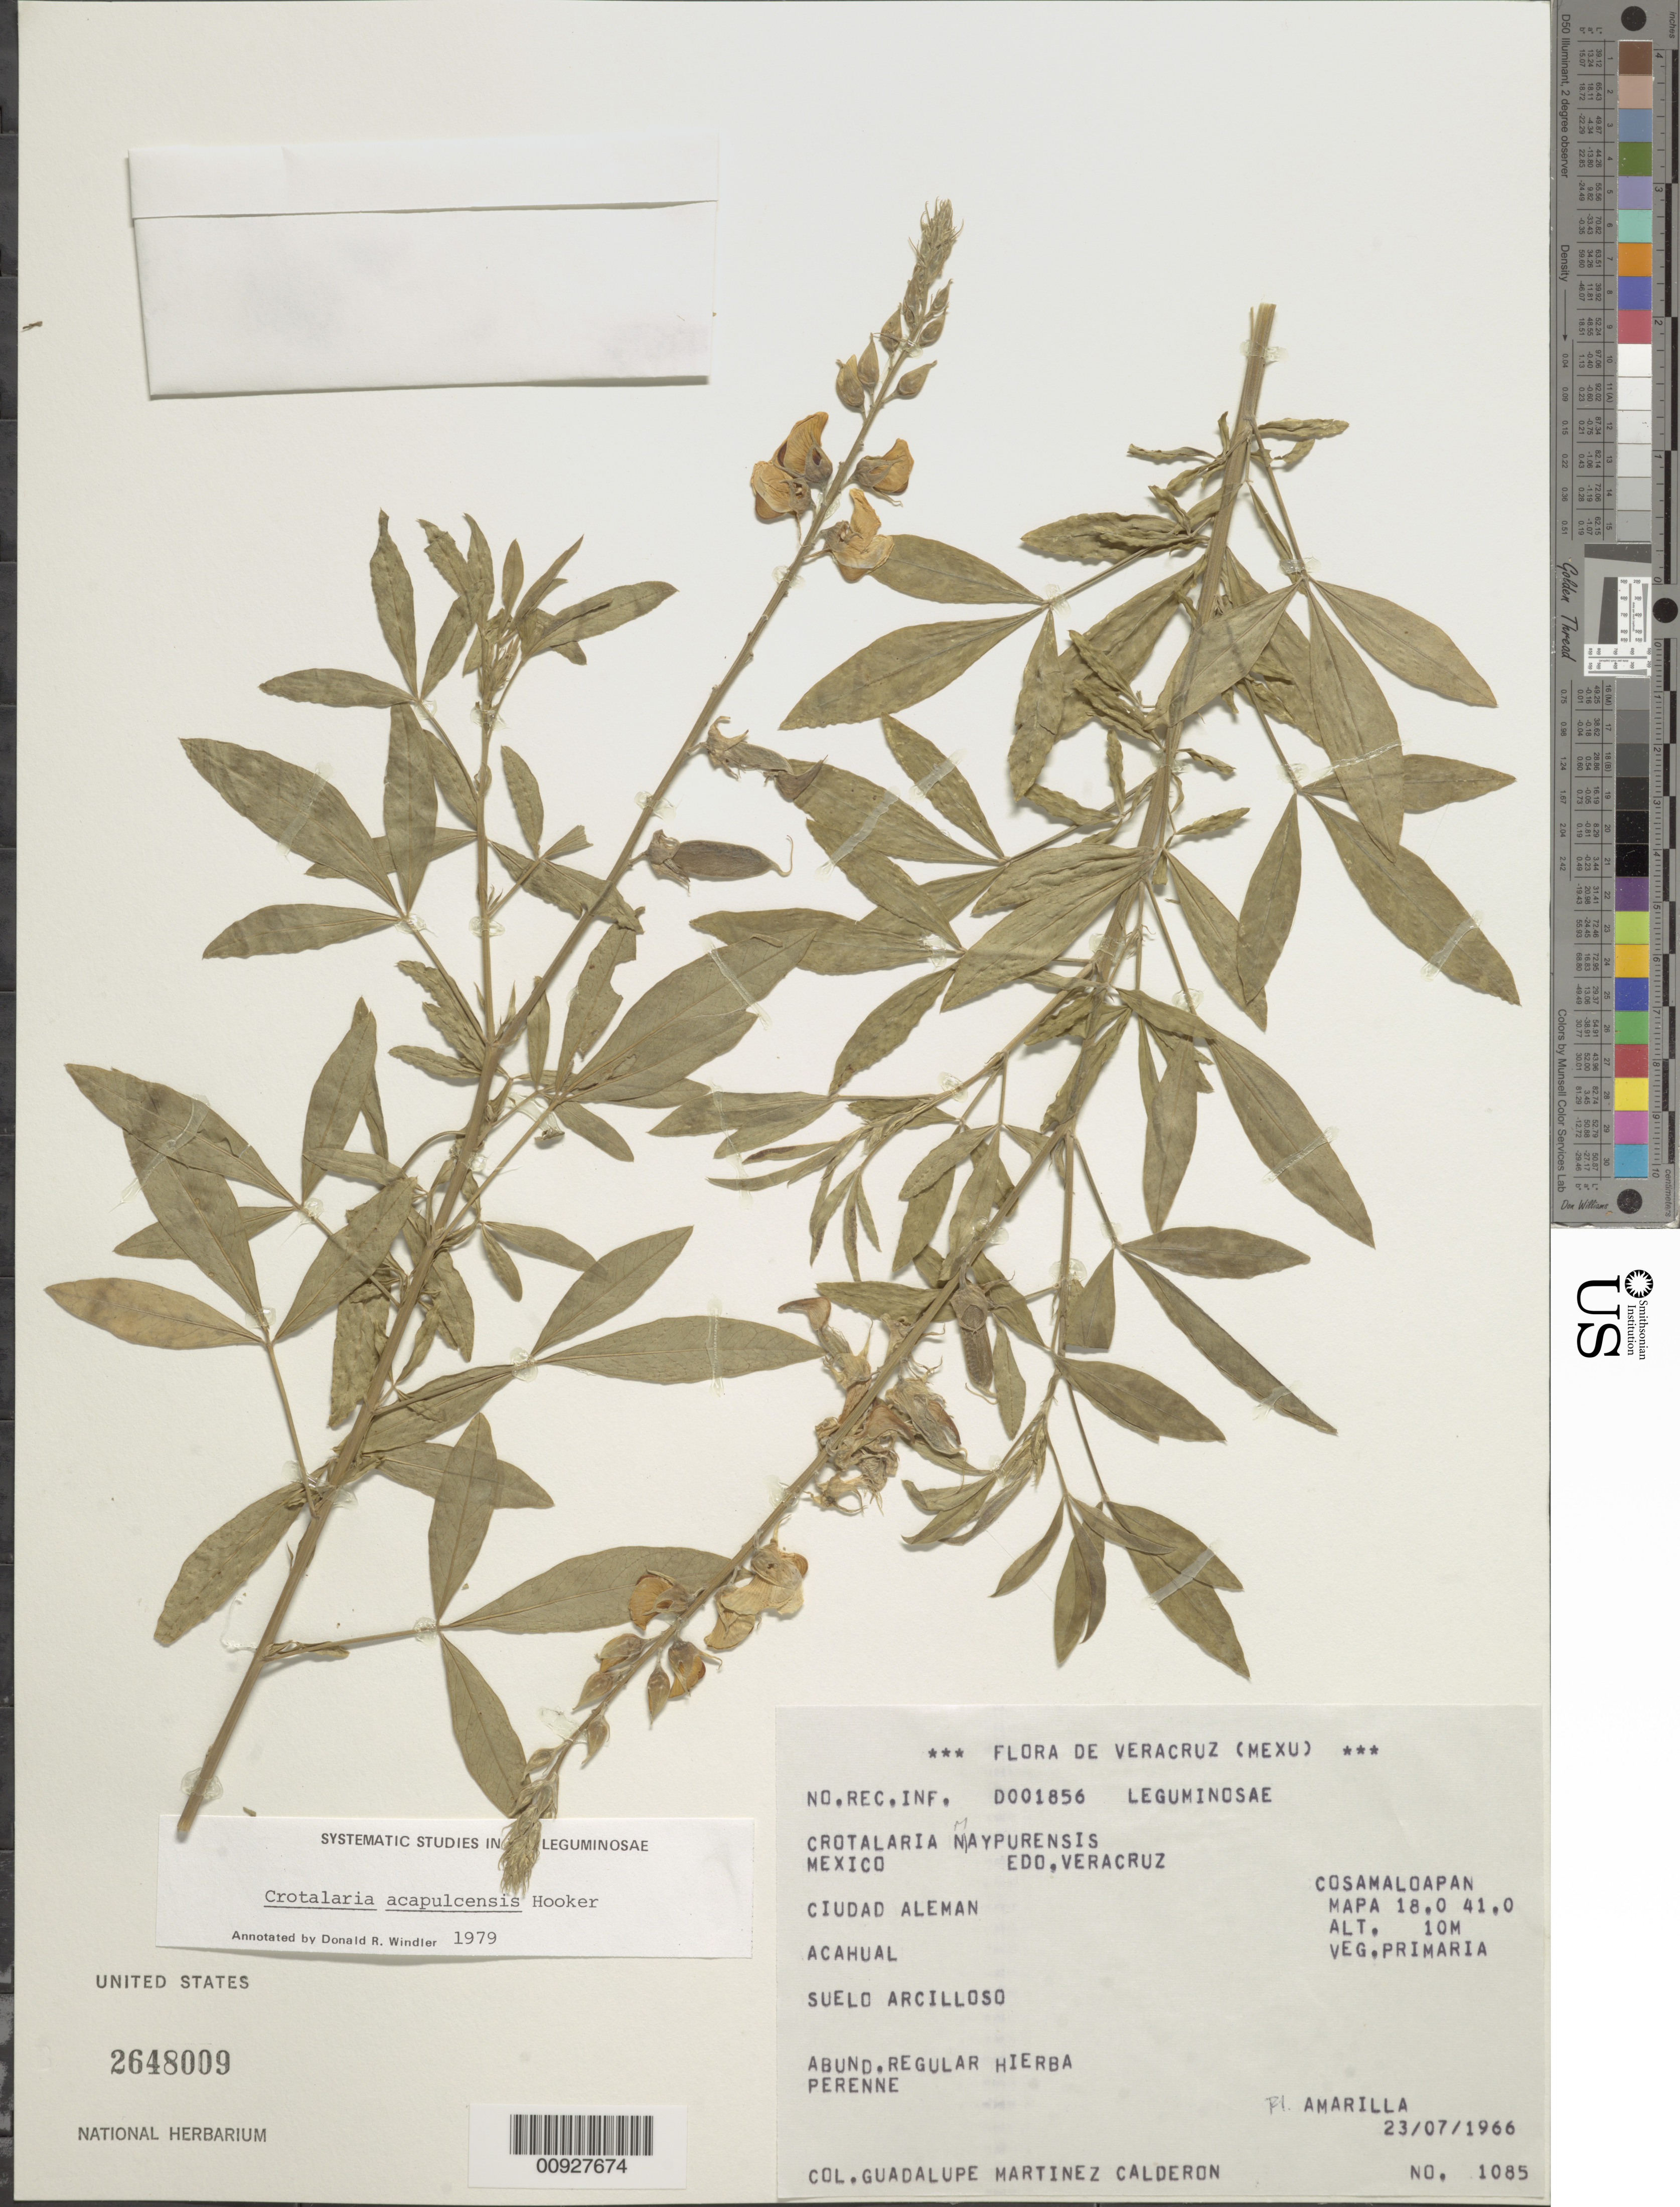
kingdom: Plantae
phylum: Tracheophyta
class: Magnoliopsida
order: Fabales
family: Fabaceae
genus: Crotalaria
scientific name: Crotalaria acapulcensis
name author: Hook. & Arn.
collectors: G. Martinez-C.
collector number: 1085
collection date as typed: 23 Jul 1966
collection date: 1966-07-23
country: Mexico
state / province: Veracruz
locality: Edo. Veracruz: Cosamaloapan, Ciudad Alemán. Mapa 18.0 41.0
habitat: Acahual. Veg. primaria. Suelo arcilloso.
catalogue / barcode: US 2648009